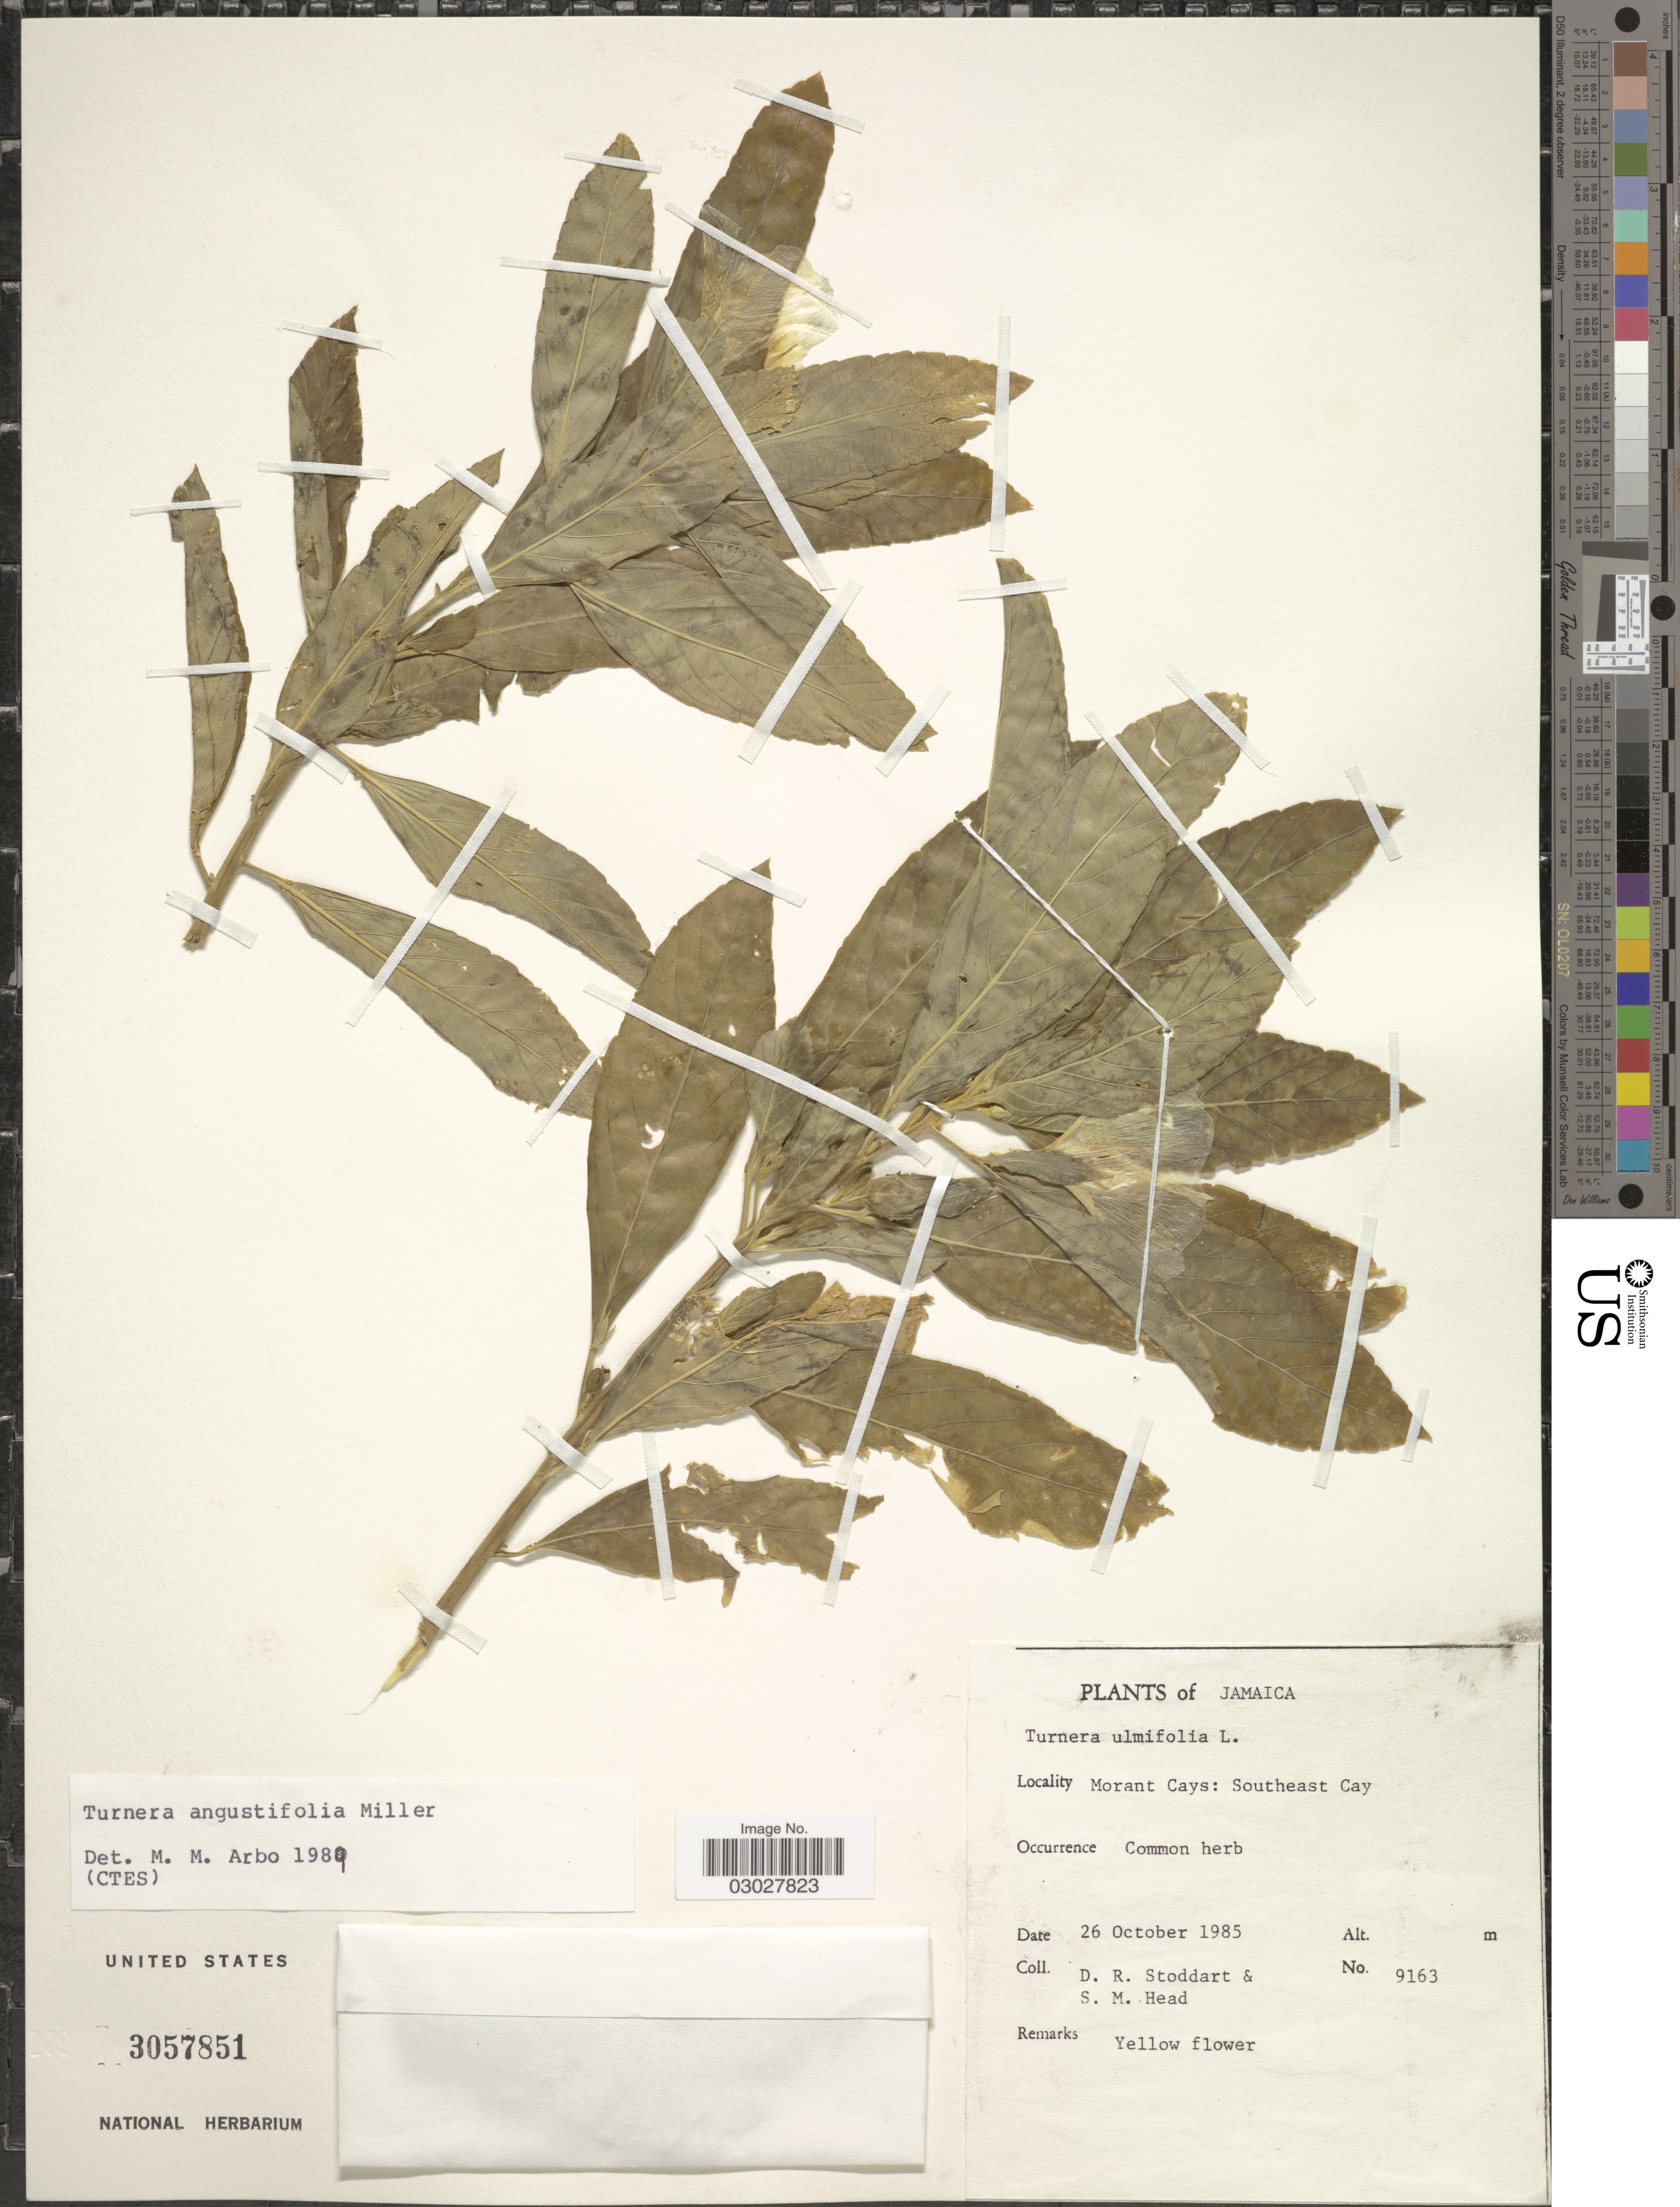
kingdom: Plantae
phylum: Tracheophyta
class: Magnoliopsida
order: Malpighiales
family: Turneraceae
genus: Turnera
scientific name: Turnera angustifolia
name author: Mill.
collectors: D. R. Stoddart & S. Head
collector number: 9163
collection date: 1985-10-26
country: Jamaica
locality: Morant Cays: Southeast Cay.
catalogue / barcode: US 3057851